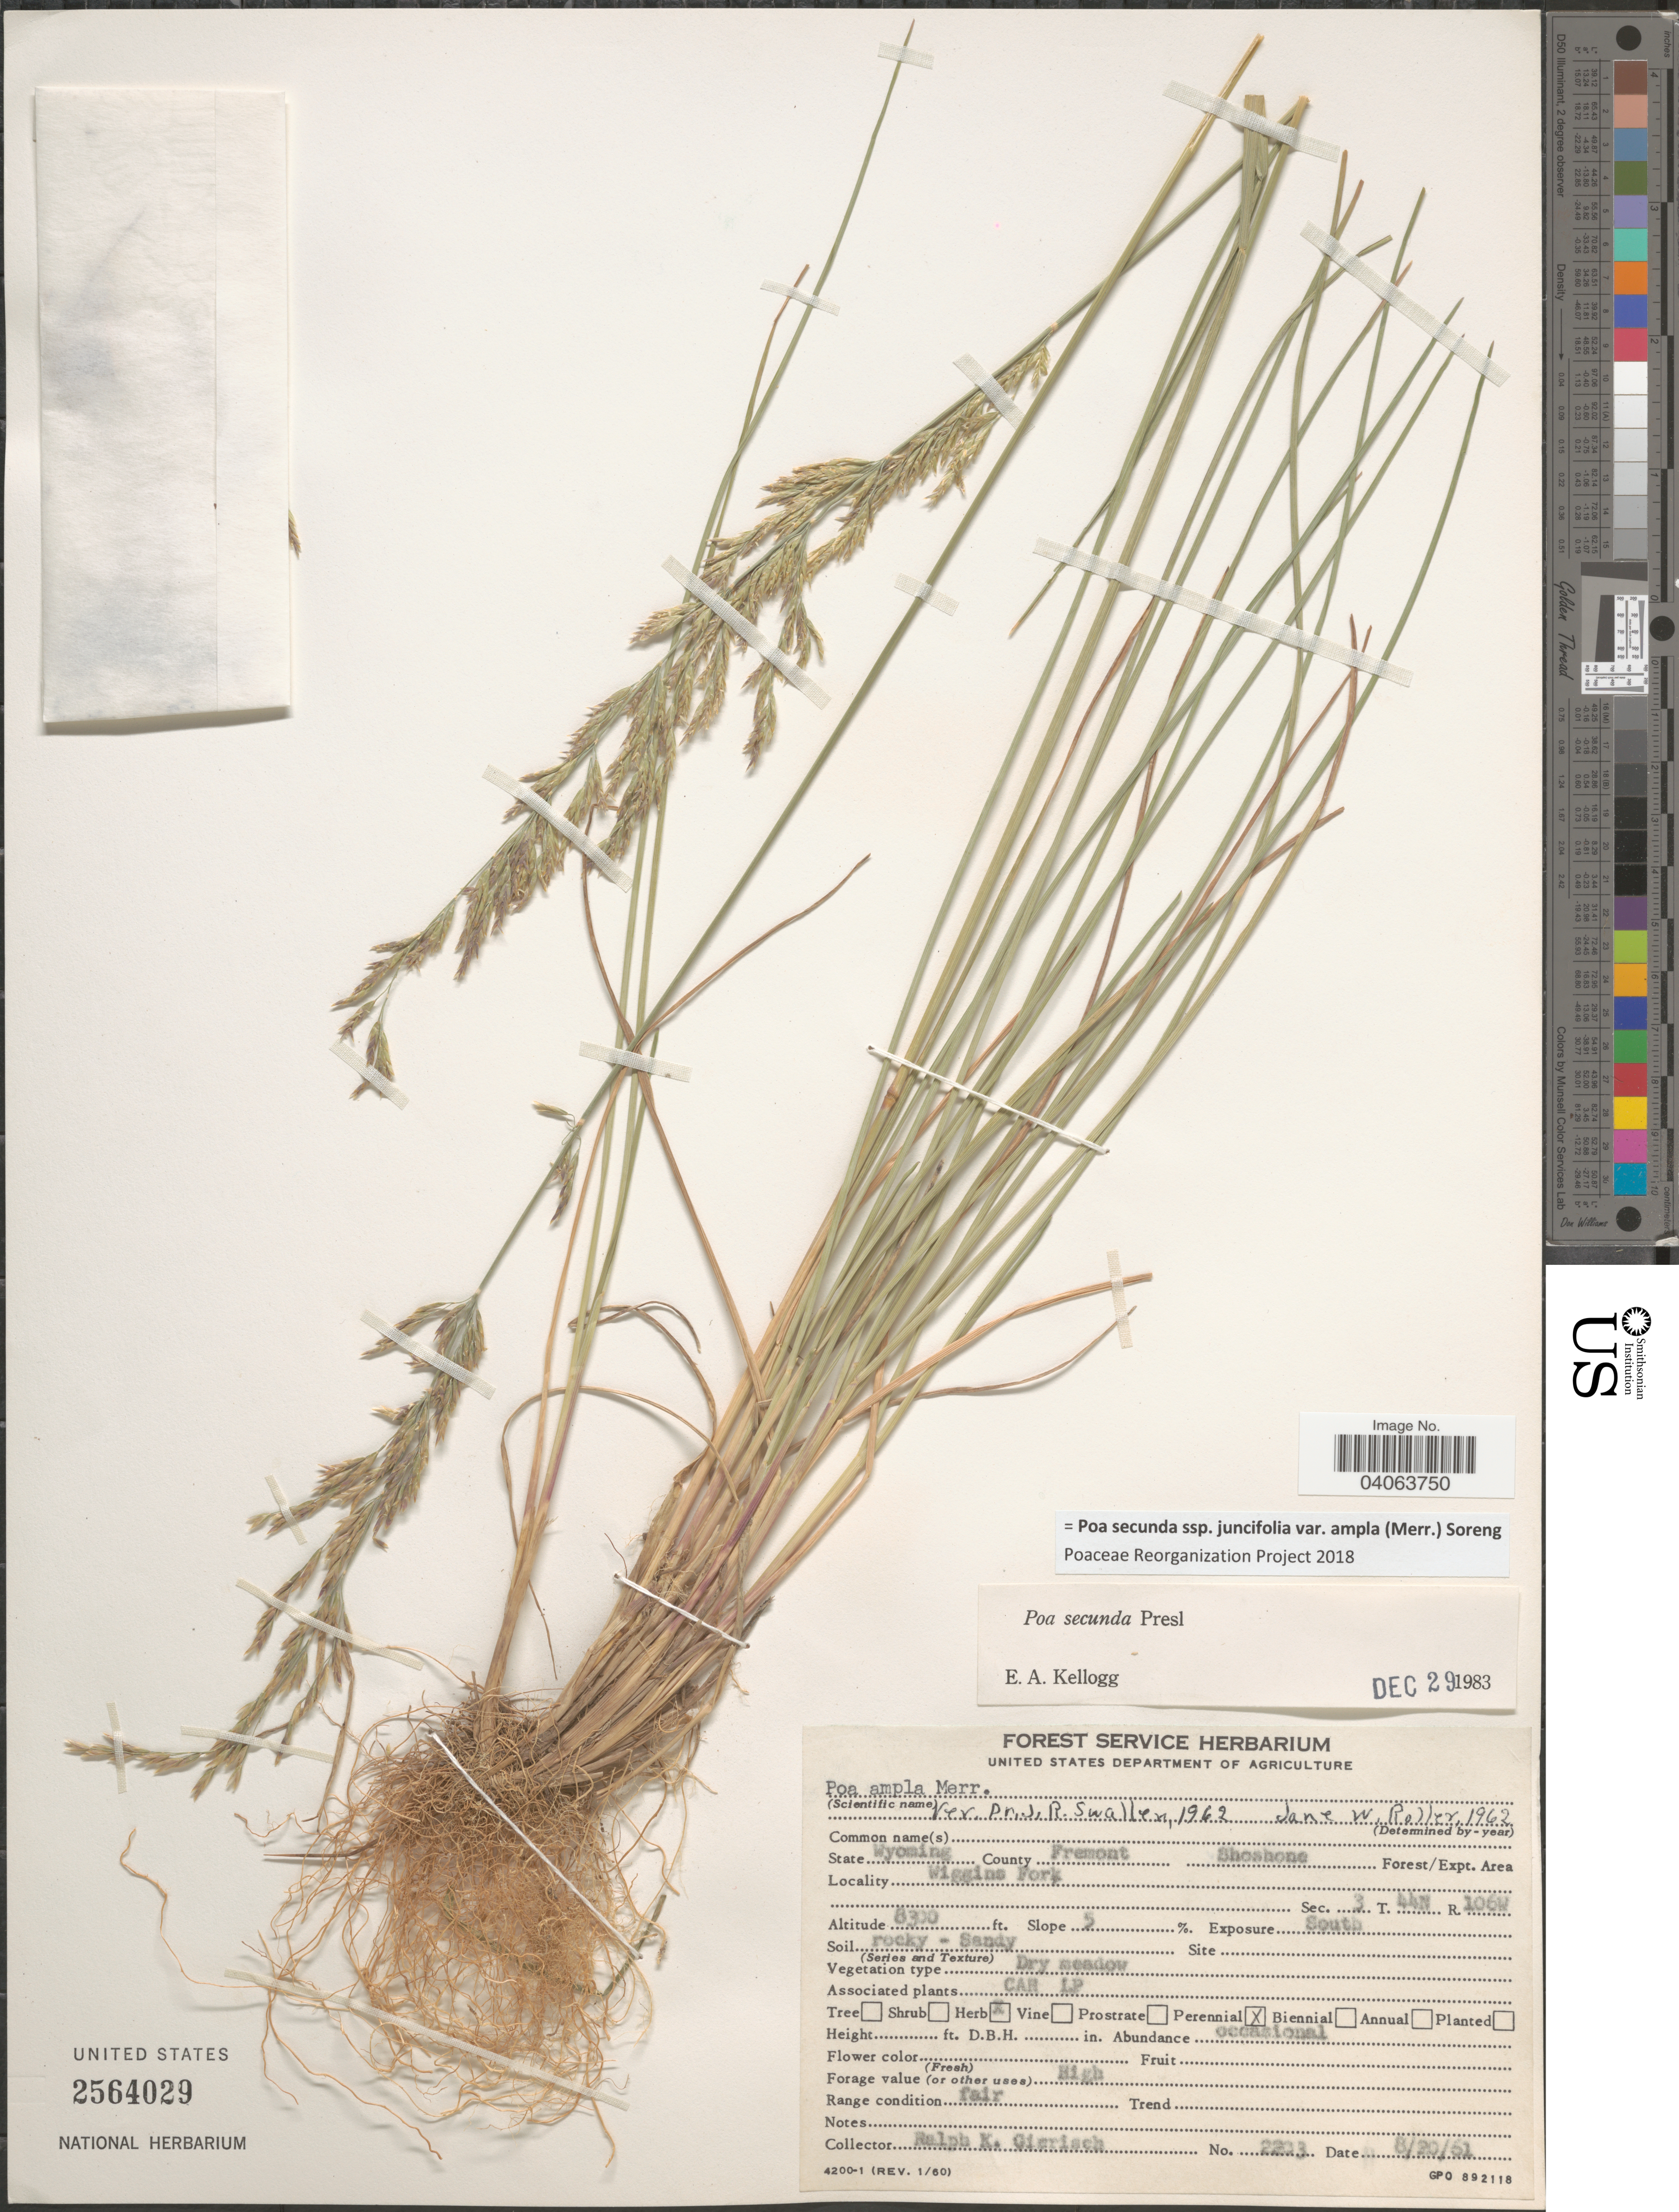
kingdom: Plantae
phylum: Tracheophyta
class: Liliopsida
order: Poales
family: Poaceae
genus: Poa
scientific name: Poa secunda subsp. juncifolia var. ampla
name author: (Merr.) Soreng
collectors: R. Gierisch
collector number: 2203*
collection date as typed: Transcribed d/m/y: 20/8/61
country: United States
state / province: Wyoming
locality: County Fremont Shoshone Forest/Expt. Area. Wiggins Fork. Sec. 3 T. 44N R106W. Exposure South.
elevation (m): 2530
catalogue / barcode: US 2564029